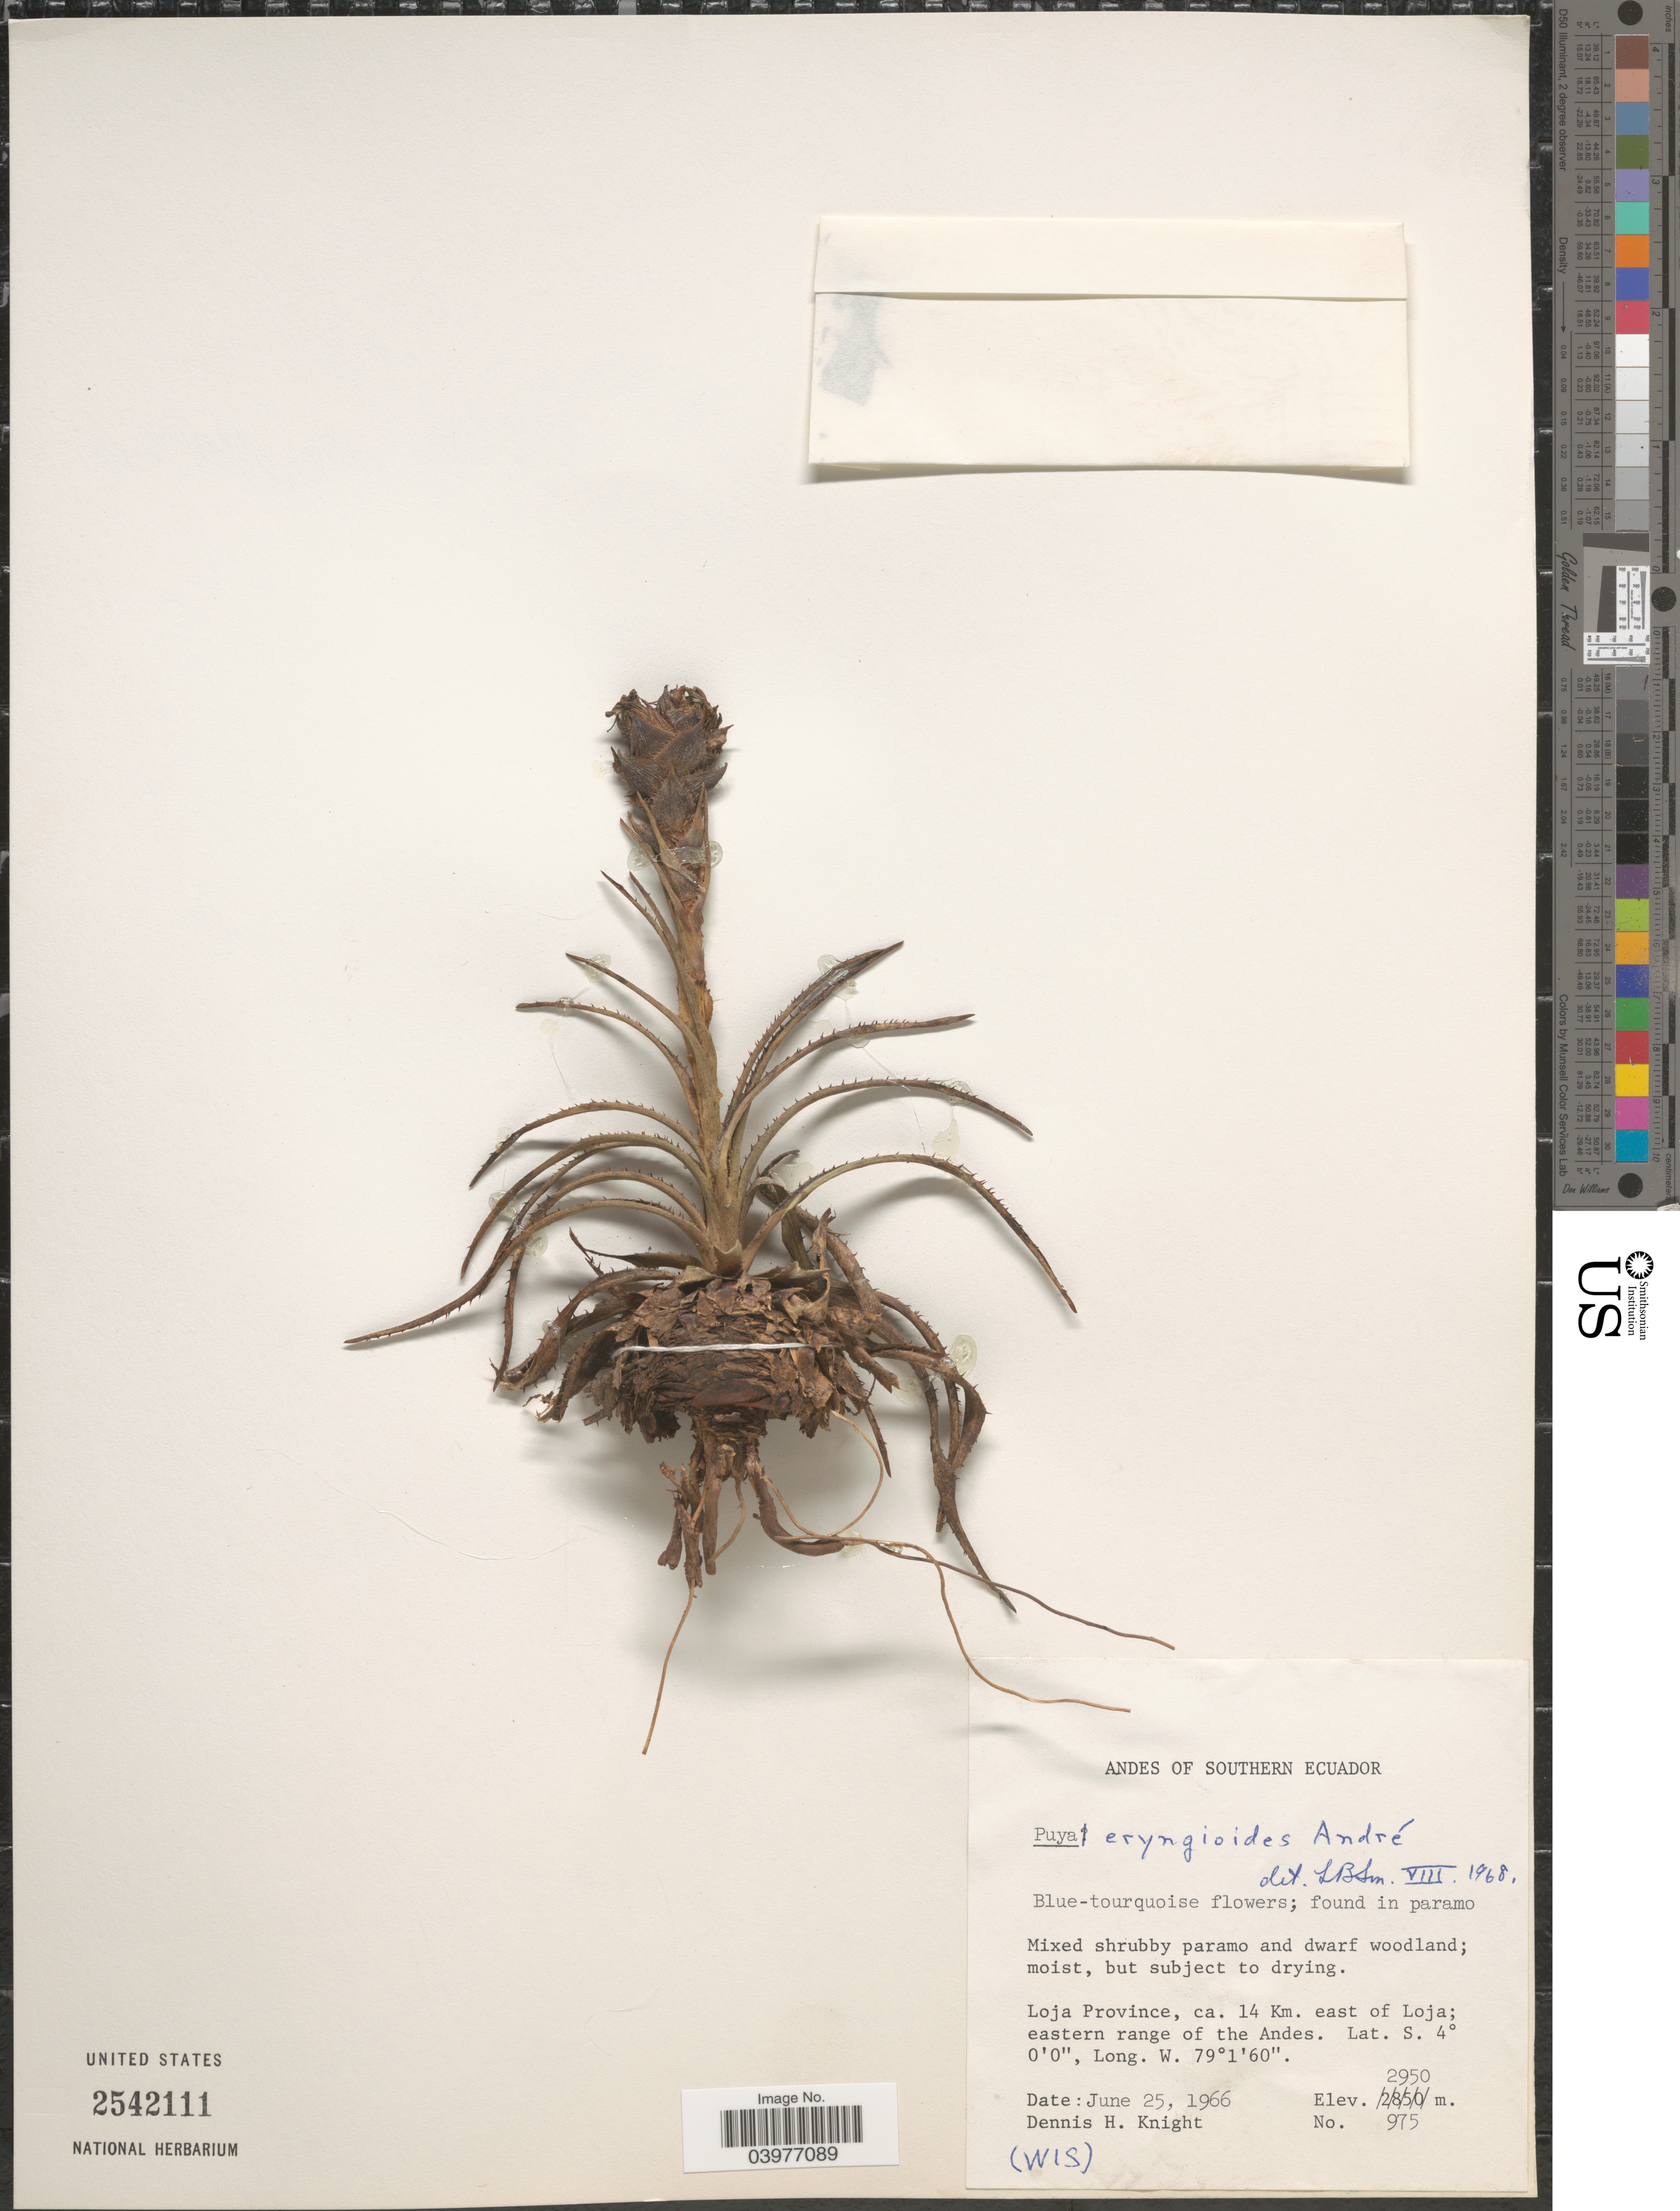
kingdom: Plantae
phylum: Tracheophyta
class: Liliopsida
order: Poales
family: Bromeliaceae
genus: Puya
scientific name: Puya eryngioides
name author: André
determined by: Smith, Lyman B., (US), NMNH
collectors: D. Knight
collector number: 975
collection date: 1966-06-25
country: Ecuador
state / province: Loja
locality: Southern Ecuador. Ca. 14 Km. east of Loja; eastern range of the Andes.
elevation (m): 2950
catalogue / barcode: US 2542111